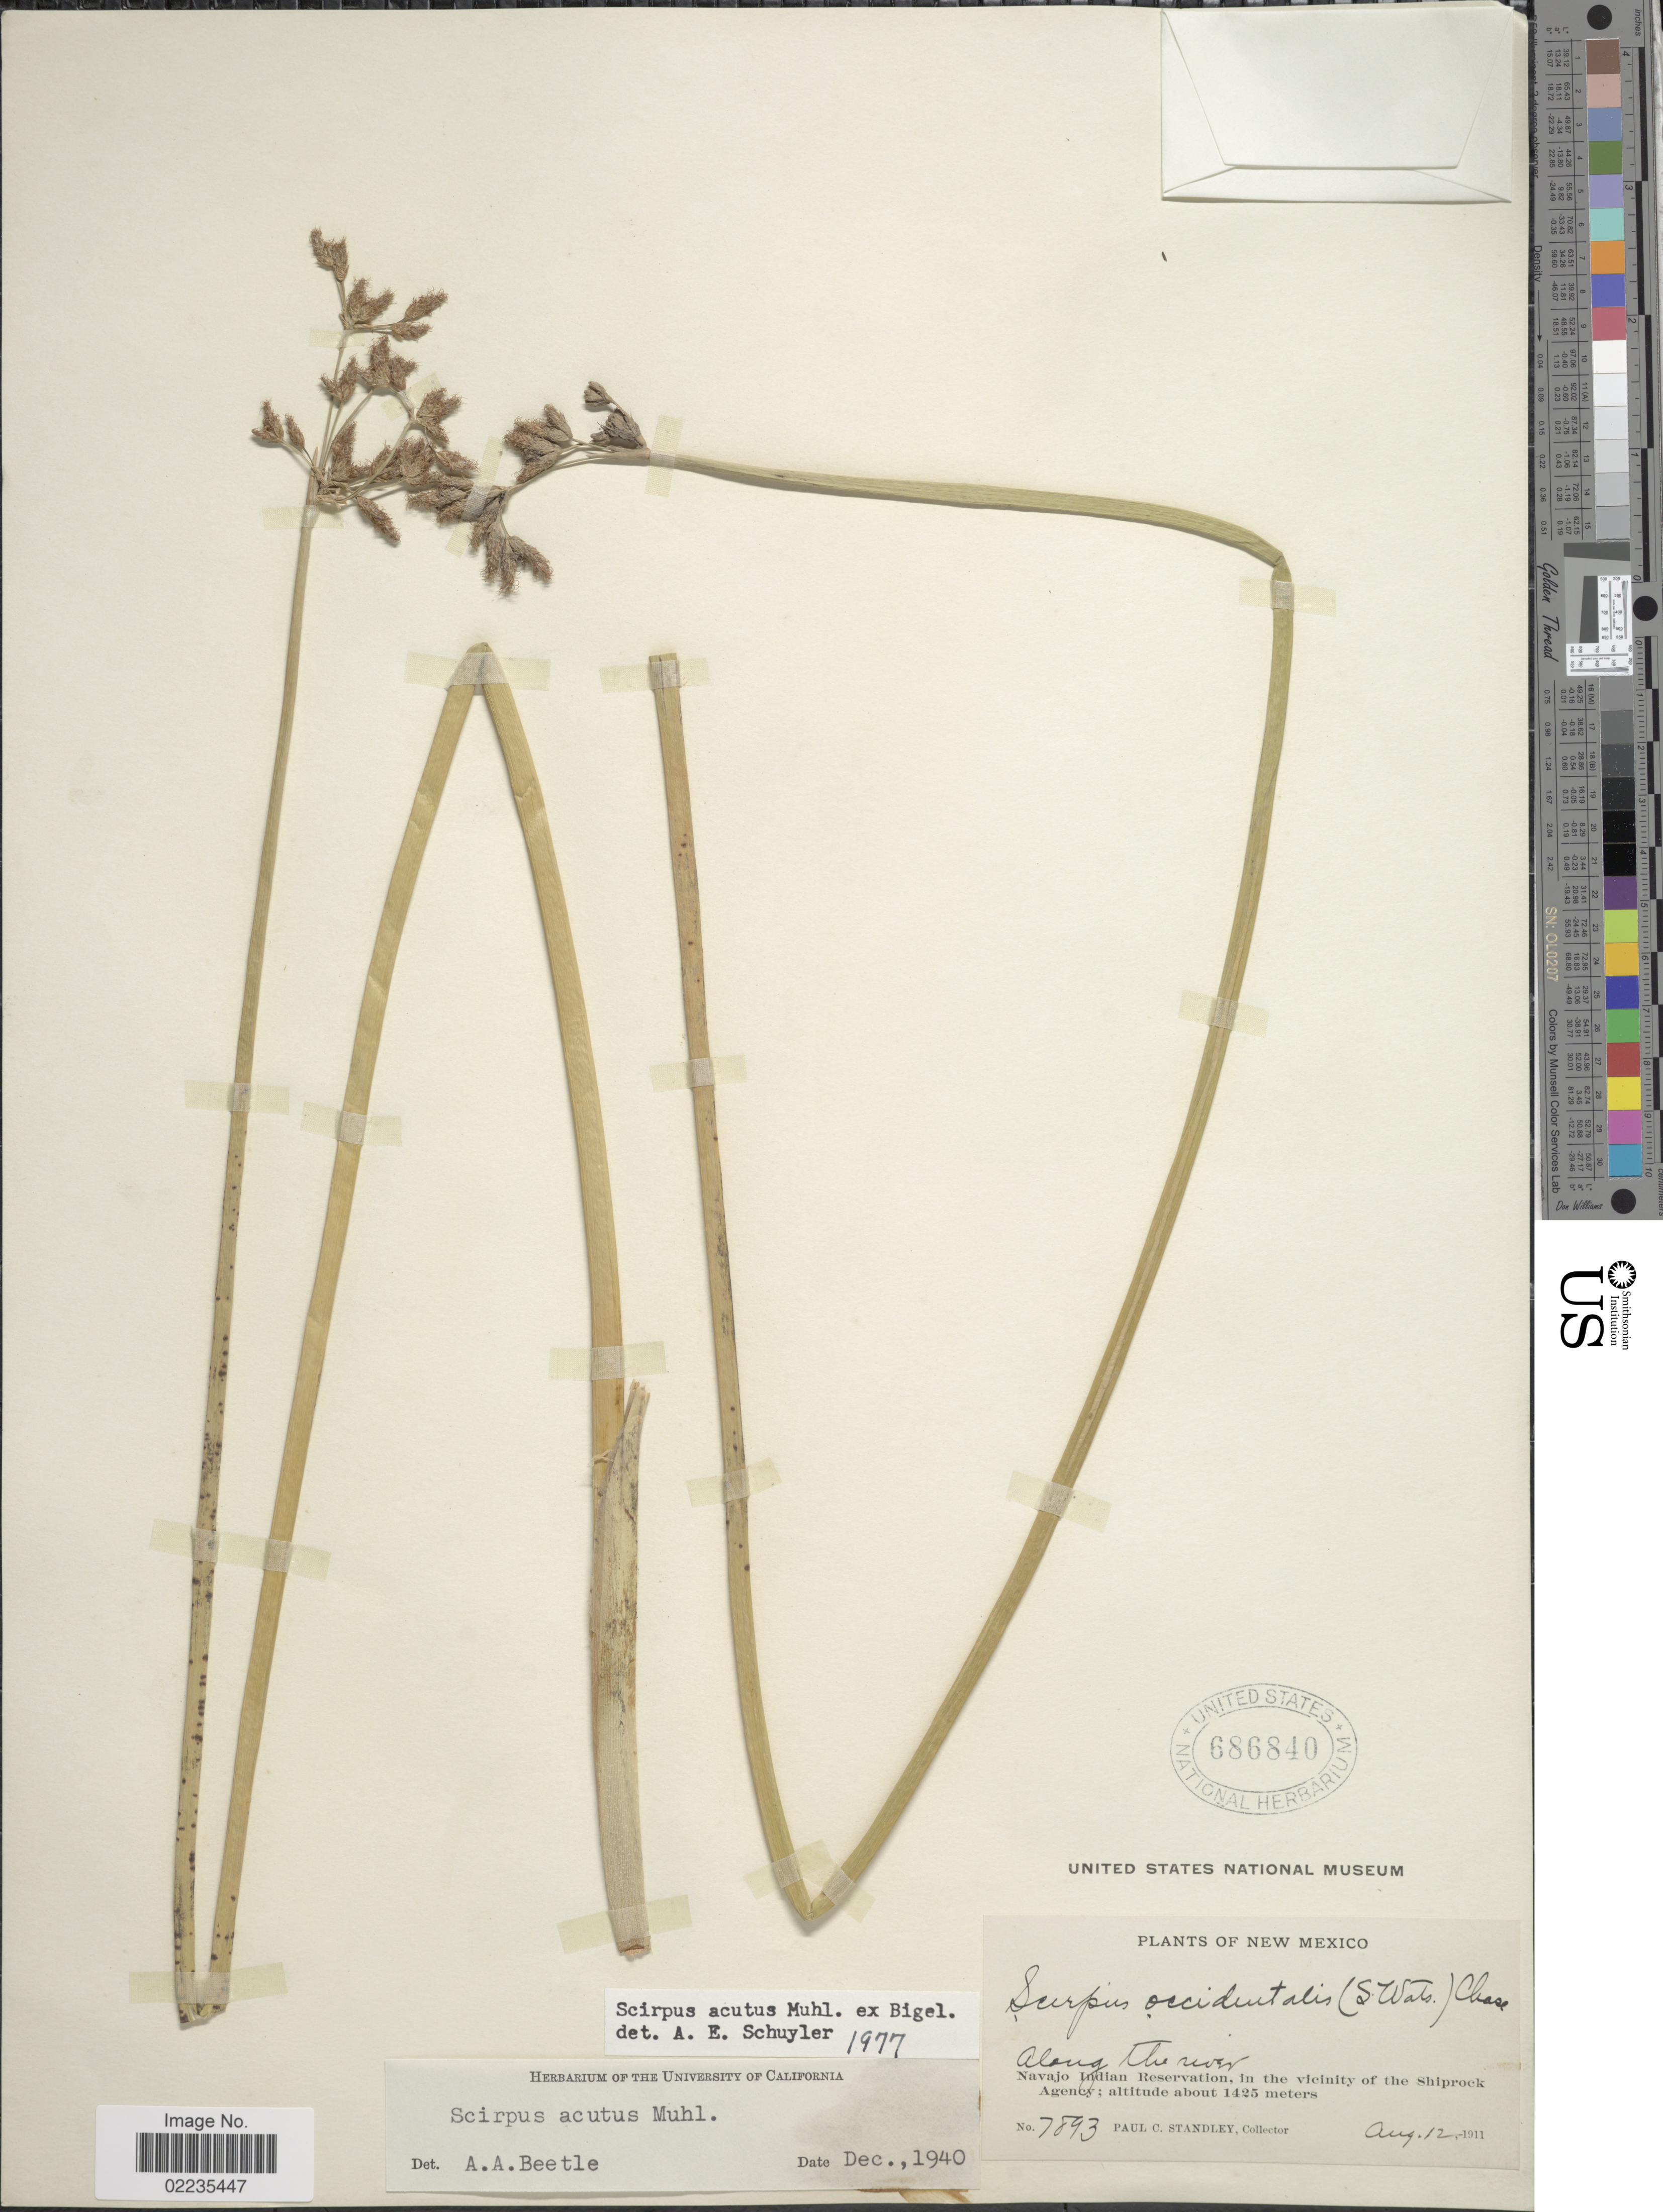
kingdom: Plantae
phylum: Tracheophyta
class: Liliopsida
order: Poales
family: Cyperaceae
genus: Schoenoplectus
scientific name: Schoenoplectus acutus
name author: (Muhl. ex Bigelow) Á. Löve & D. Löve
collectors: P. C. Standley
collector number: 7893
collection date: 1911-08-12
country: United States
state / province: New Mexico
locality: Along the river, navajo Indian Reservation, in the vicinity of the Shiprock Agency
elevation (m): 1425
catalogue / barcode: US 686840